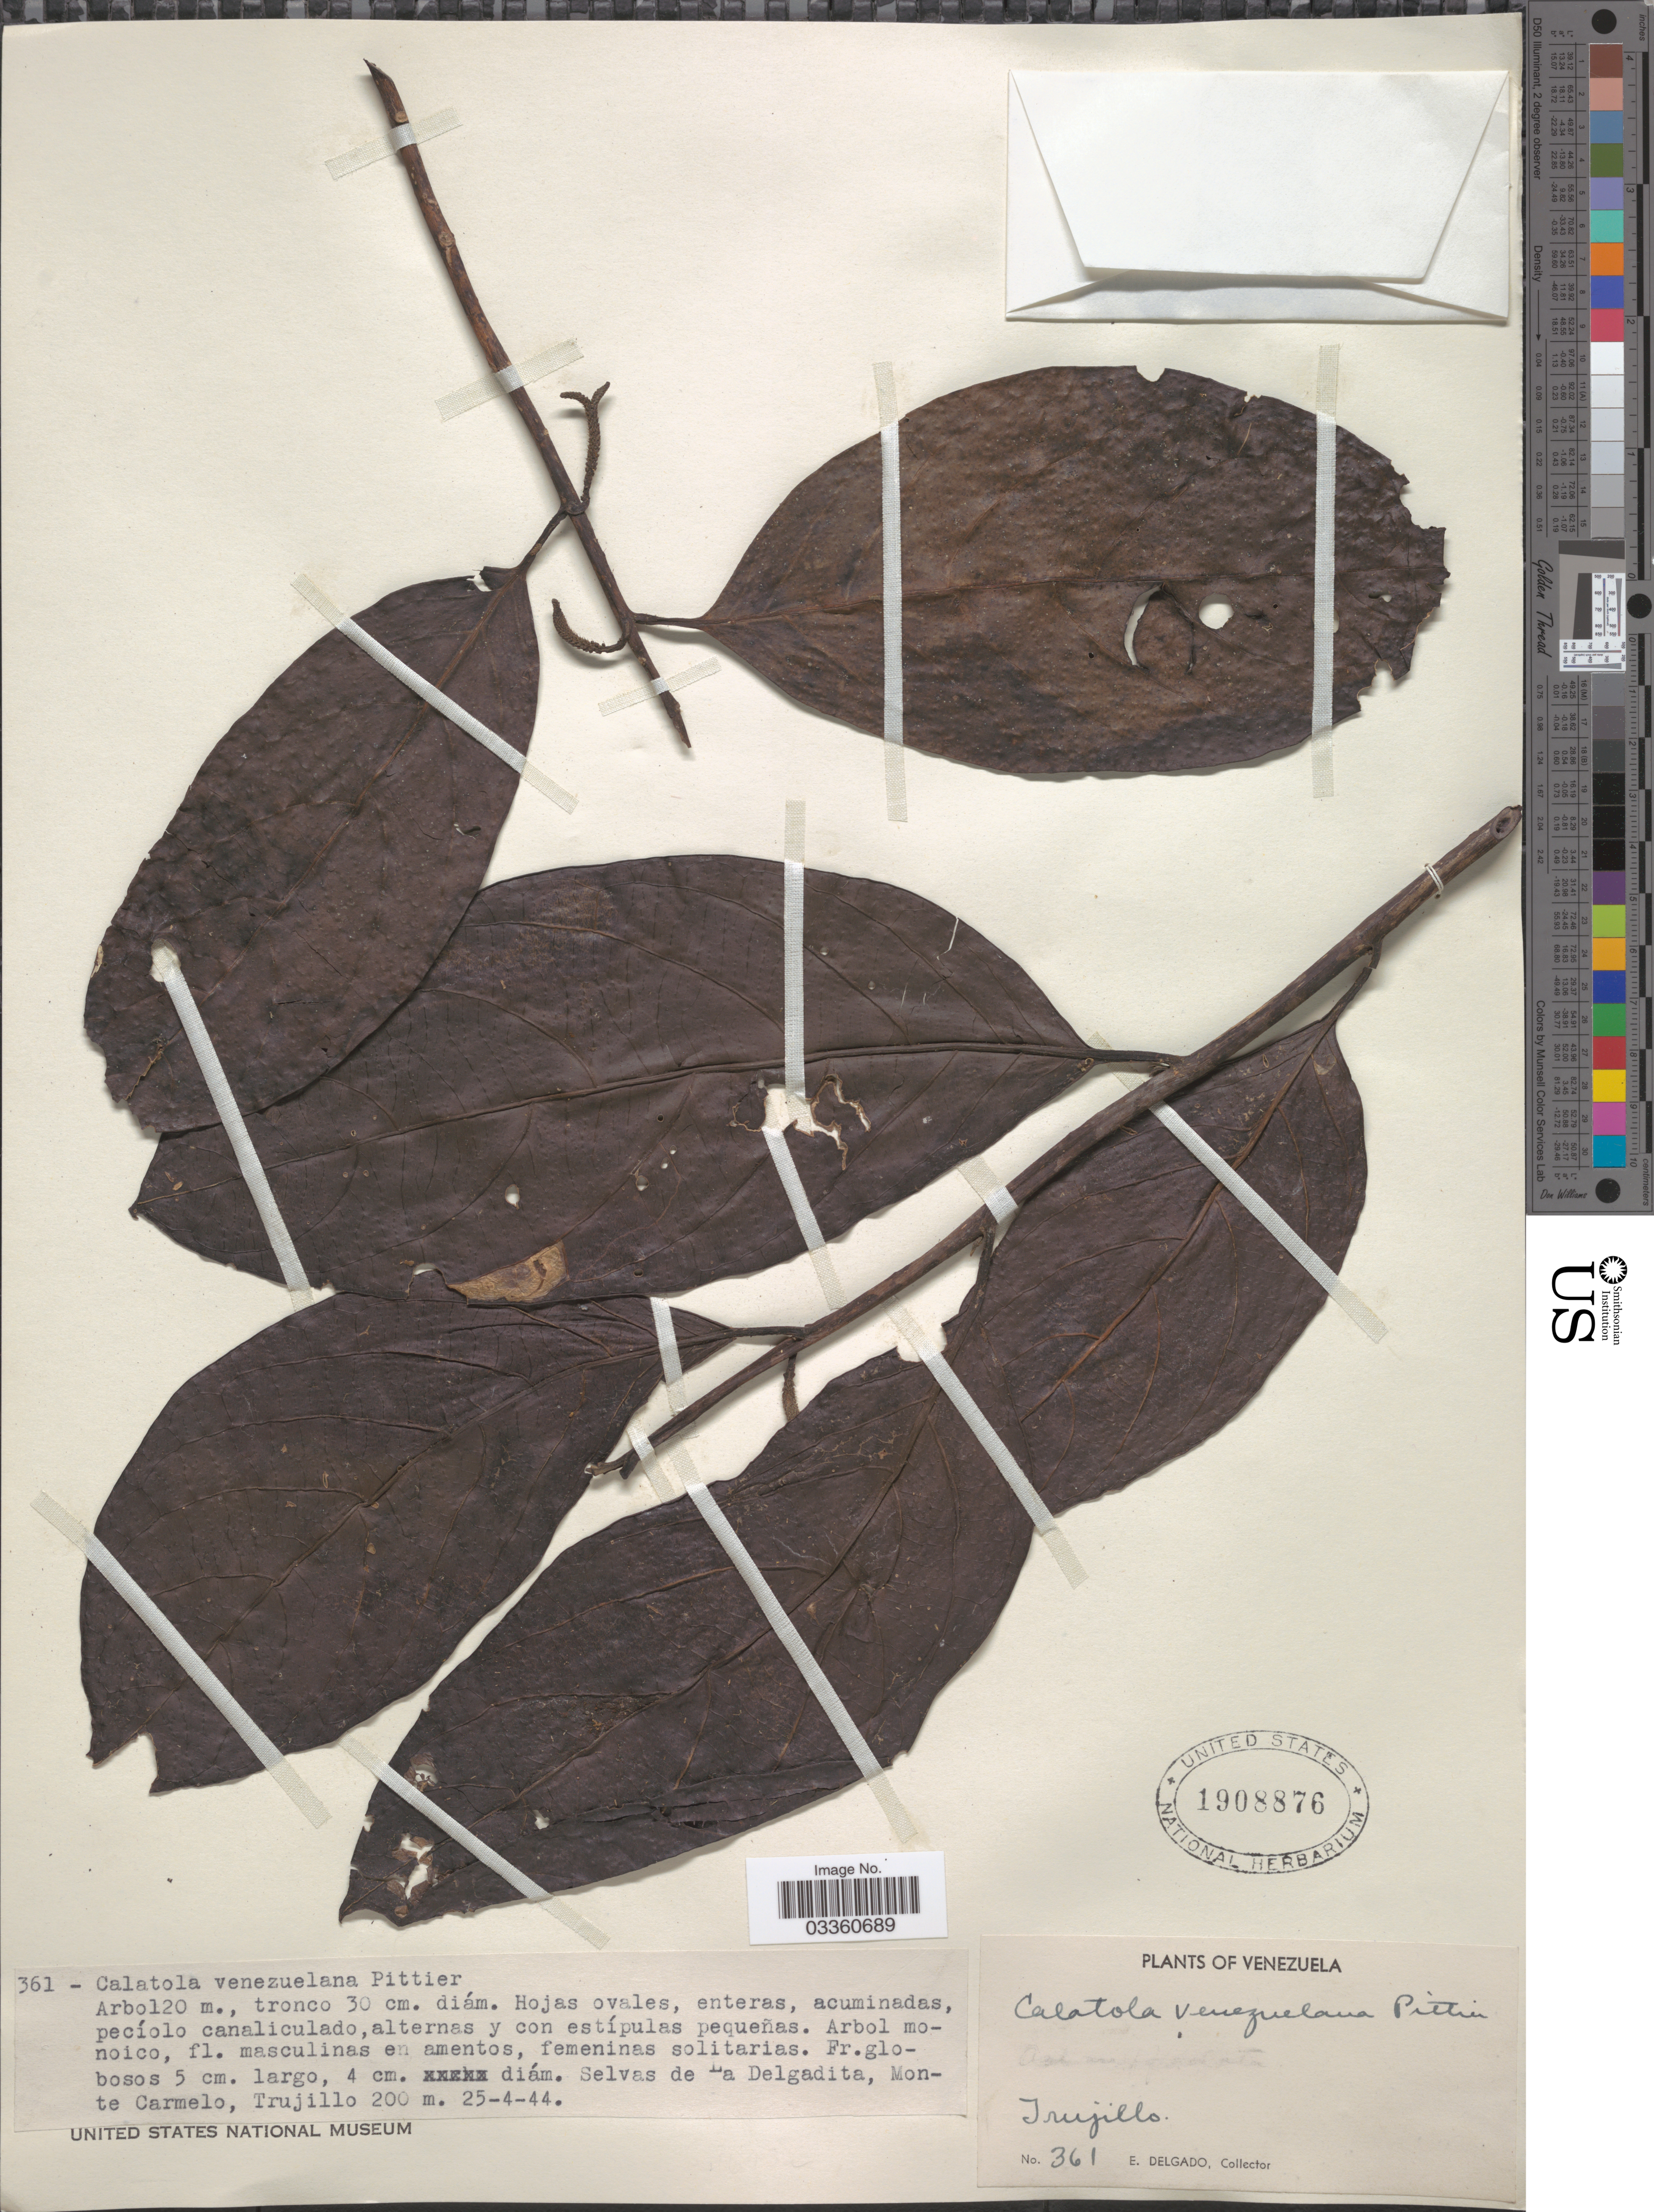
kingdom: Plantae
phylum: Tracheophyta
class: Magnoliopsida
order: Metteniusales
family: Metteniusaceae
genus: Calatola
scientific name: Calatola venezuelana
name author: Pittier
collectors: E. Delgado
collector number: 361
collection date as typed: Transcribed d/m/y: 25/4/44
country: Venezuela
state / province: Trujillo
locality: Selvas de La Delgadita, Monte Carmelo.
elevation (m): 200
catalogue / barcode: US 1908876